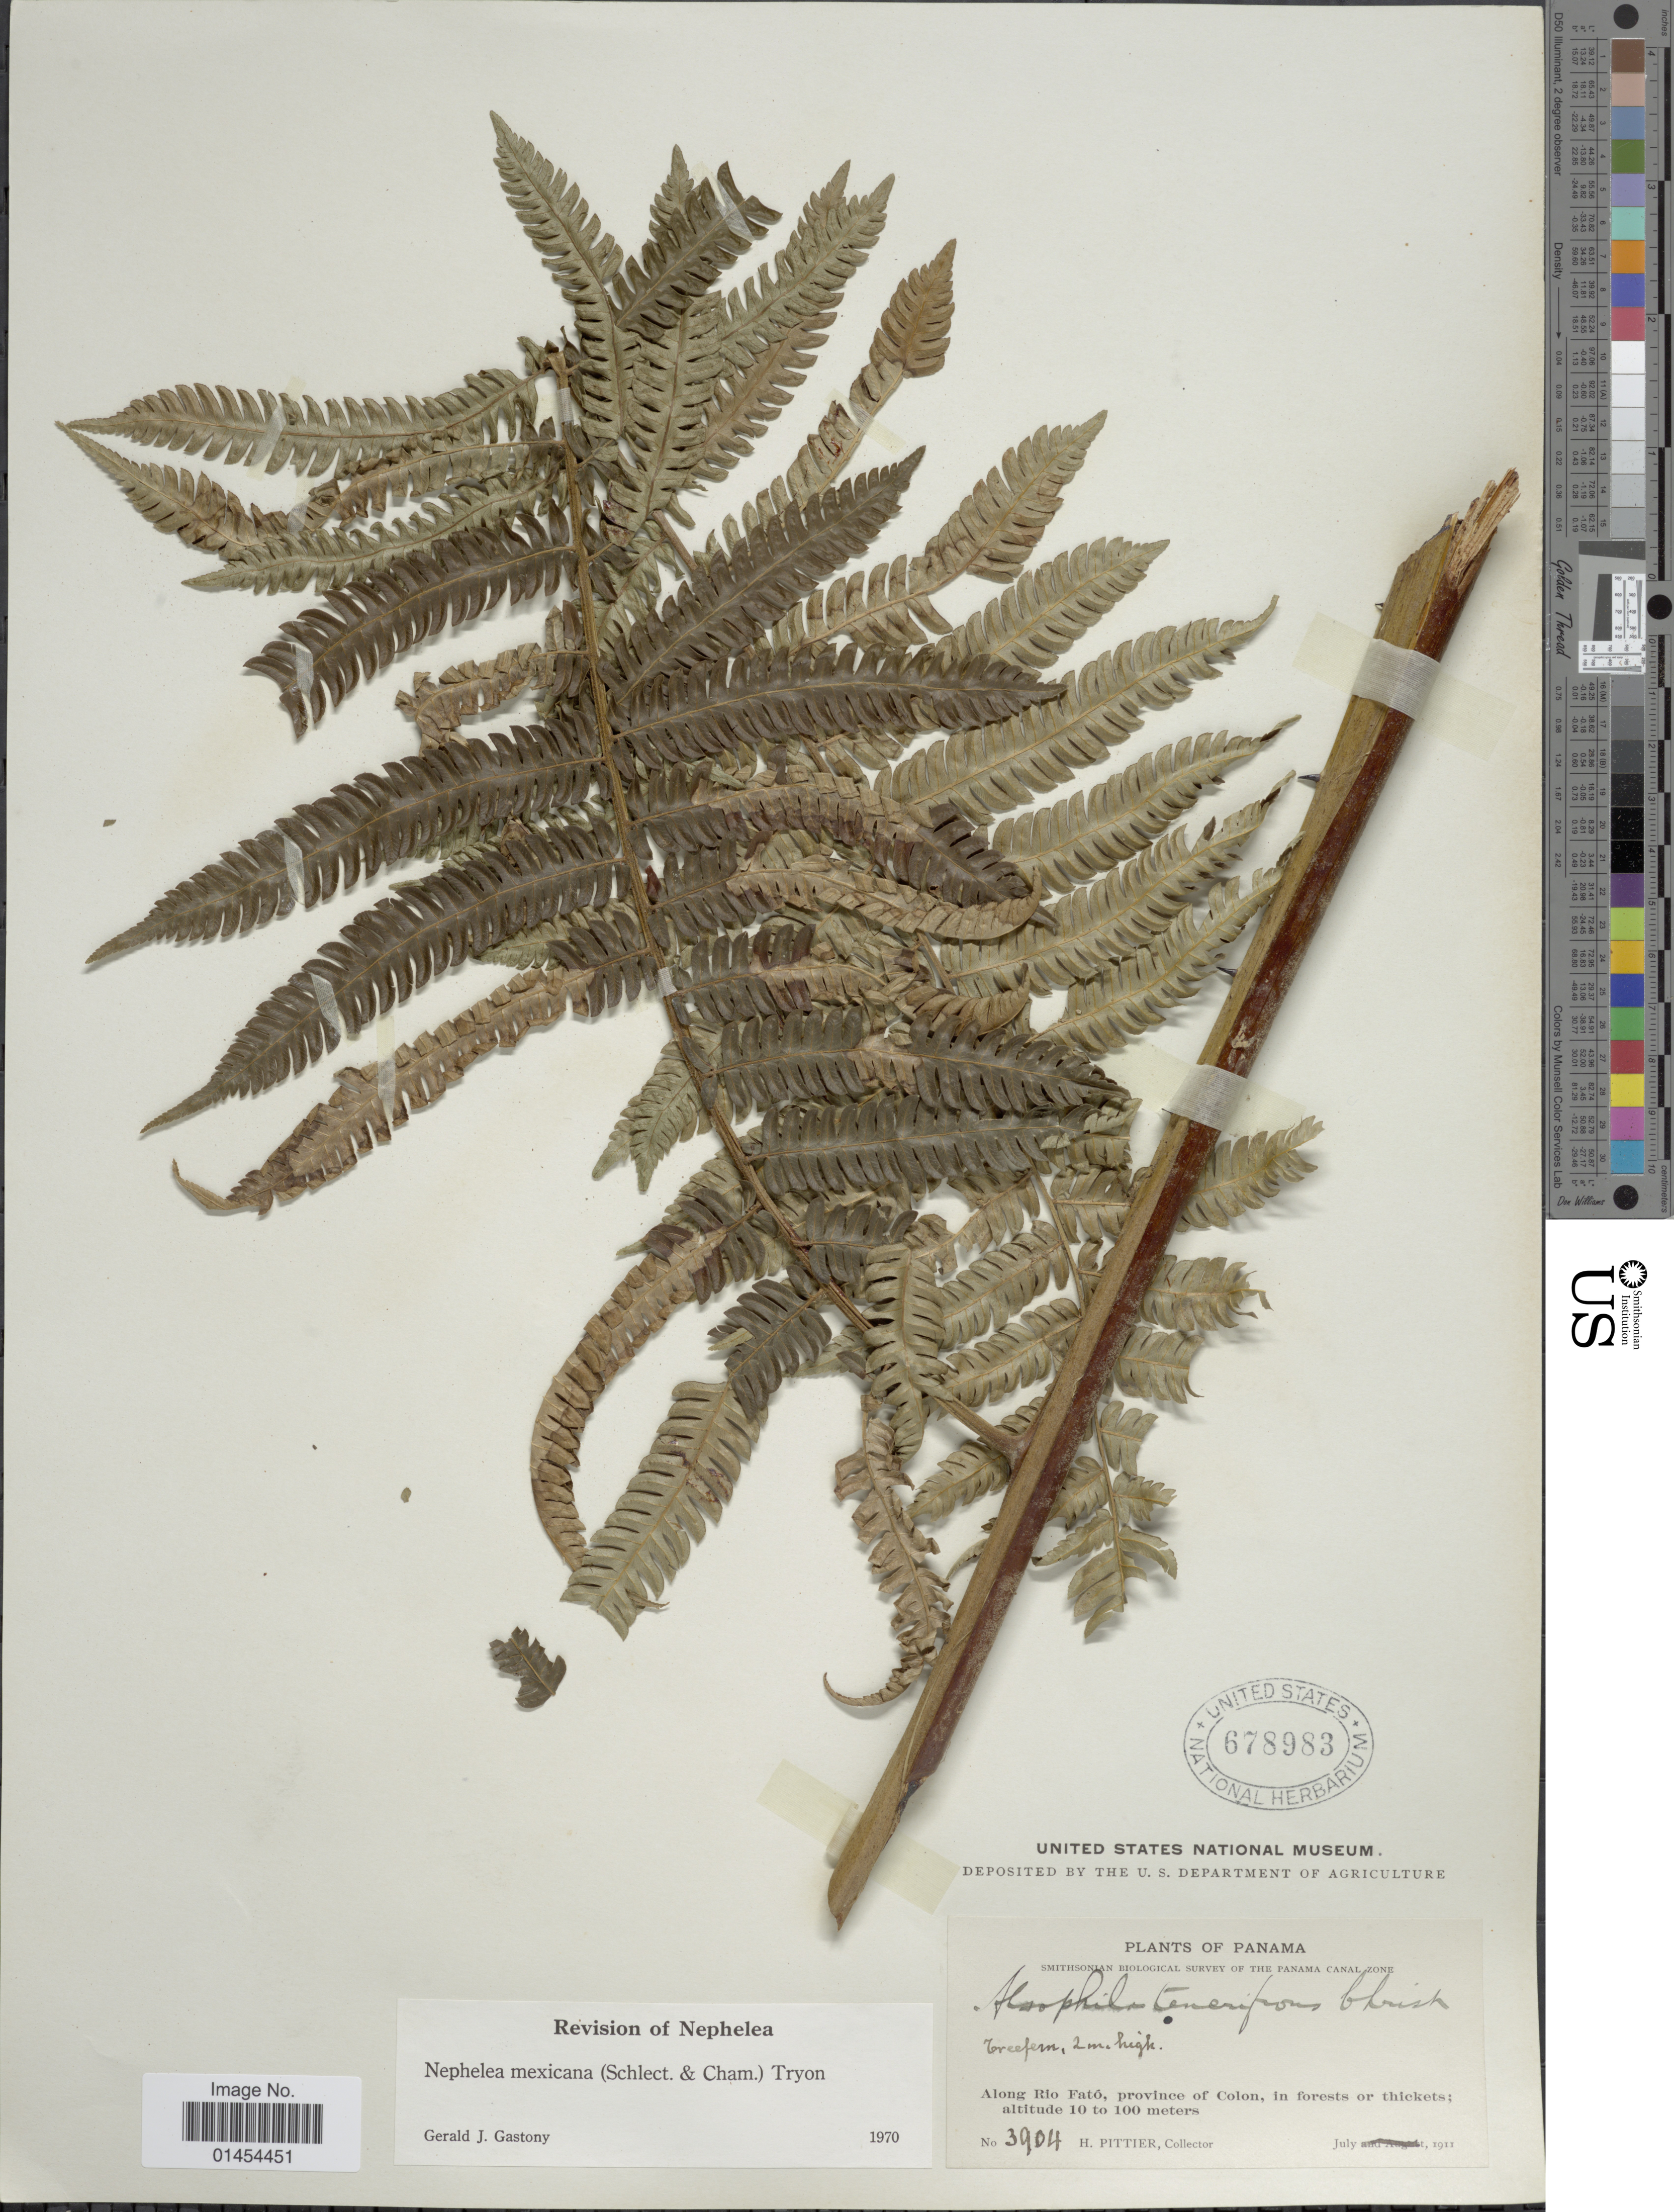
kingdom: Plantae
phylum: Tracheophyta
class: Polypodiopsida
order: Cyatheales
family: Cyatheaceae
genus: Alsophila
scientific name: Alsophila firma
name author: (Baker) D.S. Conant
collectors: H. F. Pittier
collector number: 3904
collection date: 1911-07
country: Panama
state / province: Colón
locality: Along Rio Fató, province of Colon, in forests or thickets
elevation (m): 10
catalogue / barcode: US 678983